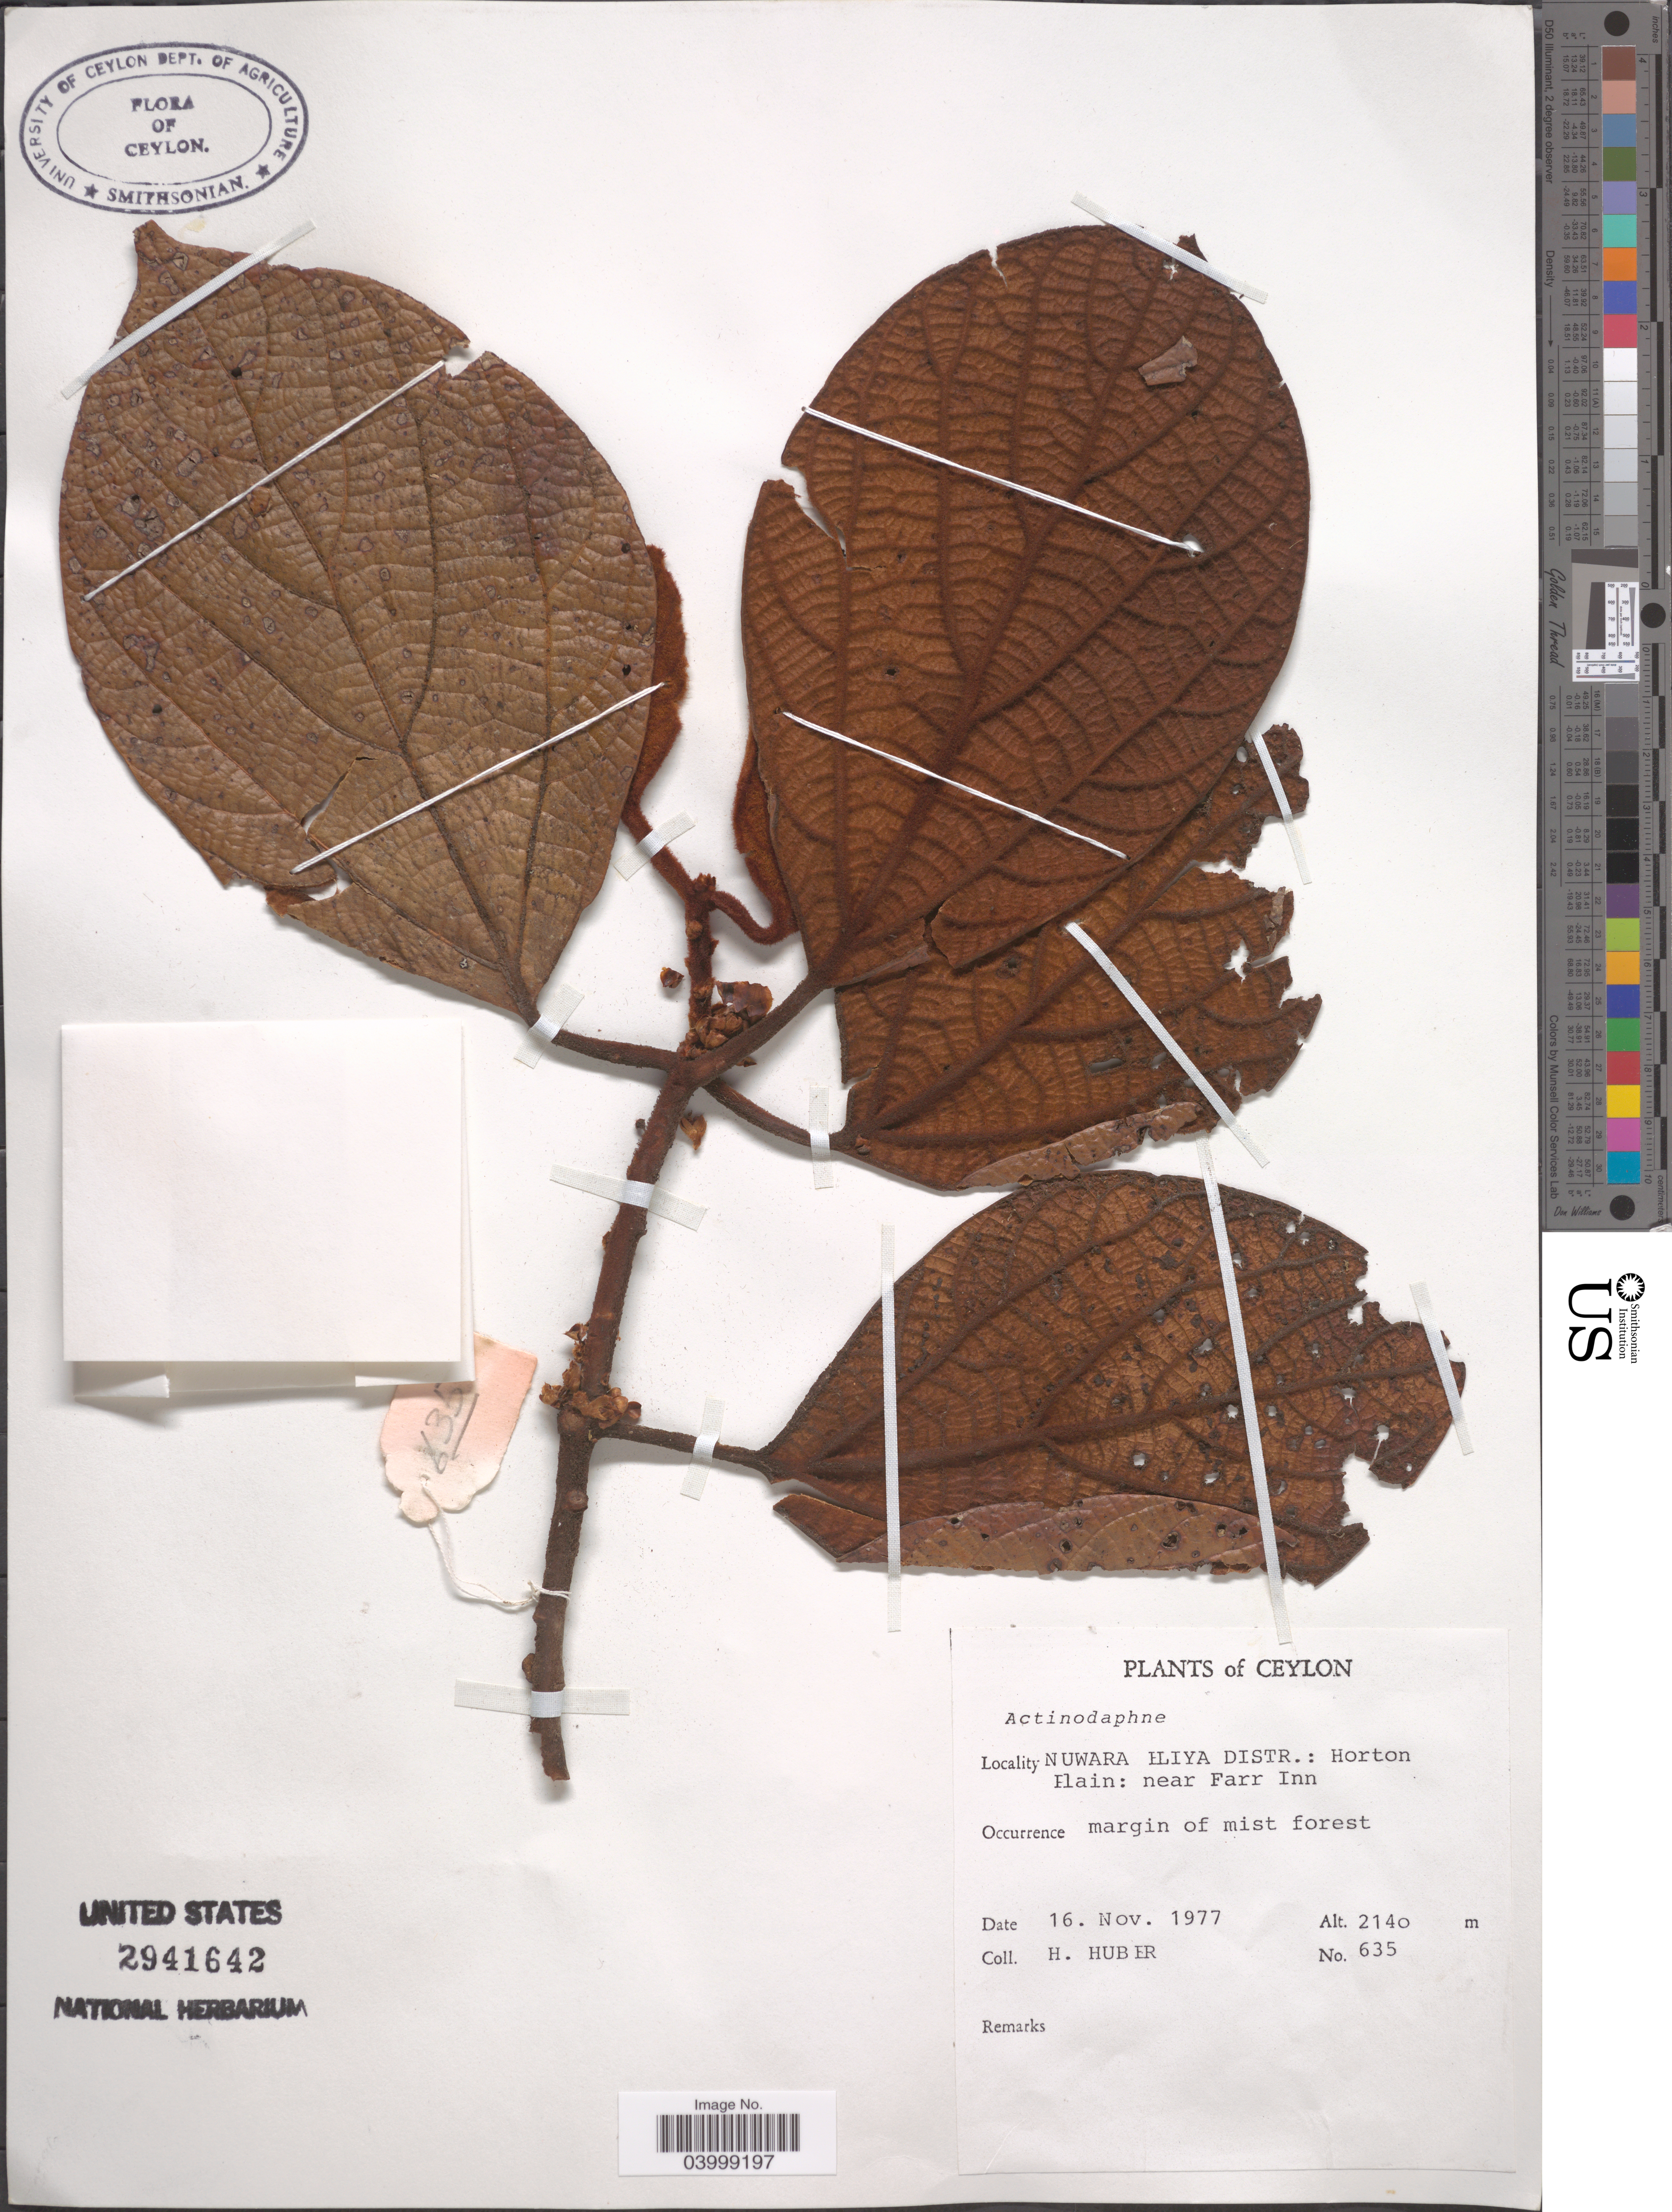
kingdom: Plantae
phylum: Tracheophyta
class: Magnoliopsida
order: Laurales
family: Lauraceae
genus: Actinodaphne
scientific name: Actinodaphne speciosa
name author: Nees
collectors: H. Huber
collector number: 635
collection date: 1977-11-16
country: Sri Lanka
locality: Ceylon. Nuwara Eliya Distr.: Horton Plain: near Farr Inn.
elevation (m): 2140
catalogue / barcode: US 2941642